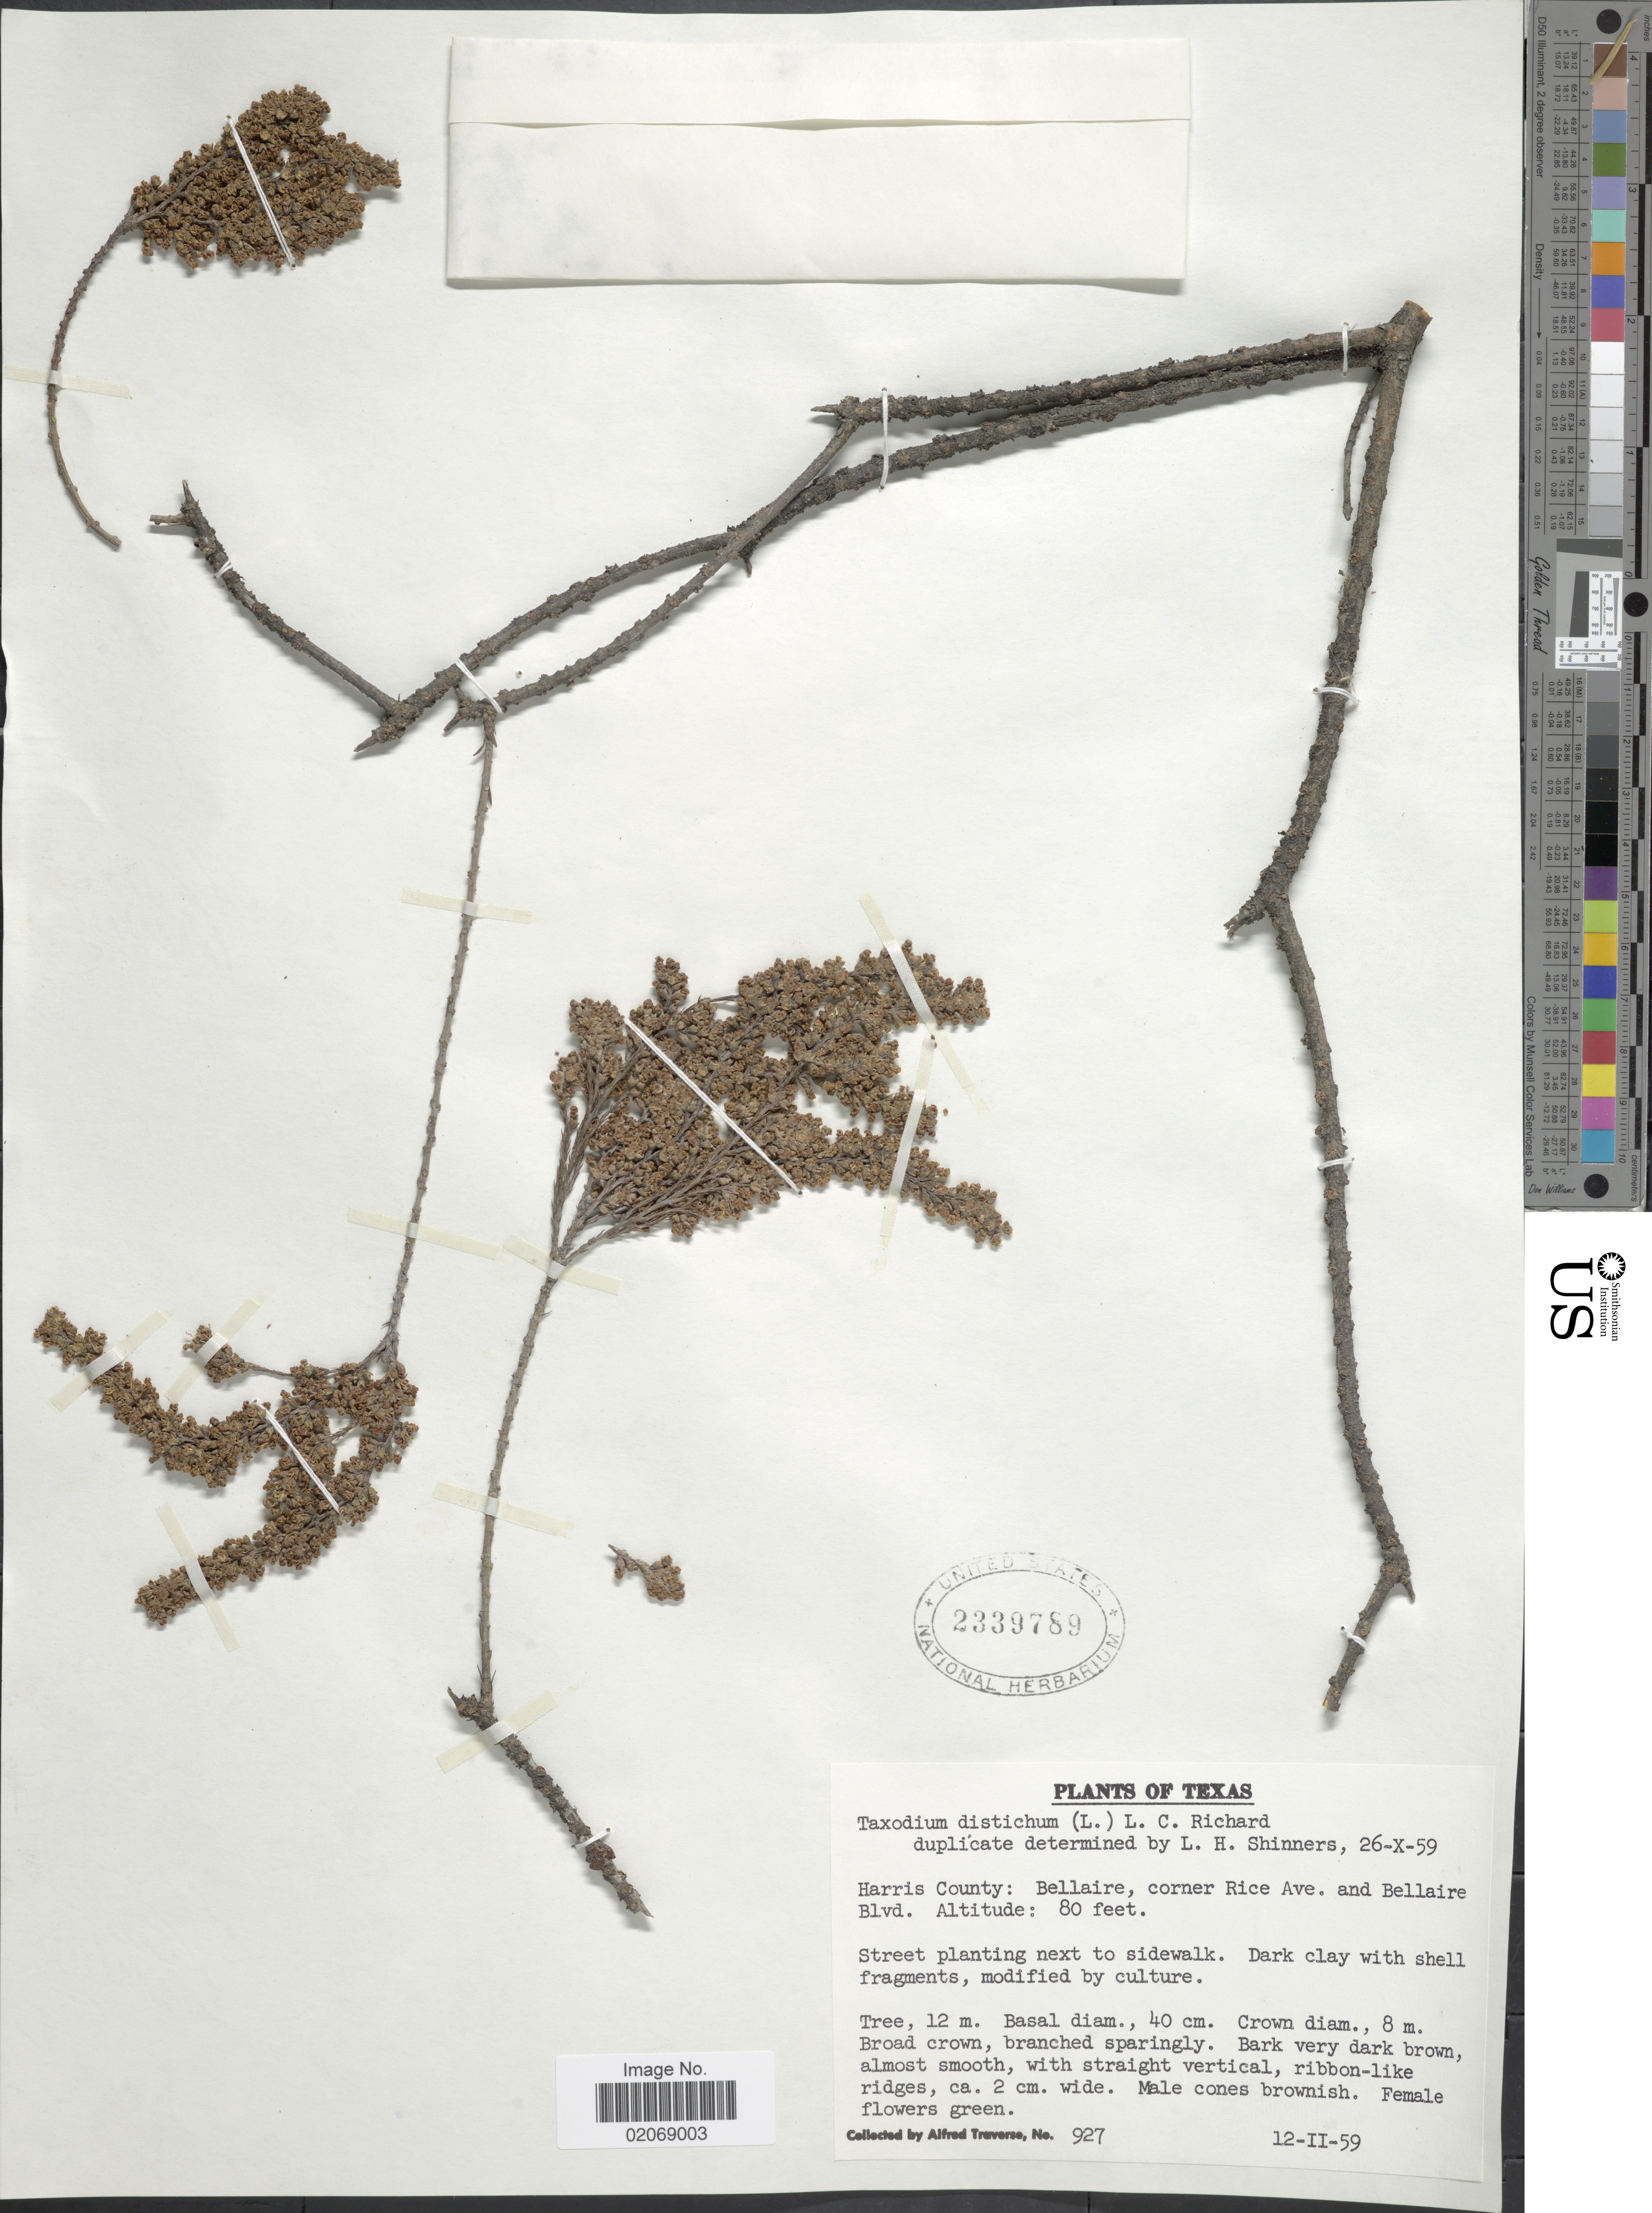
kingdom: Plantae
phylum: Tracheophyta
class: Pinopsida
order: Pinales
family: Cupressaceae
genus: Taxodium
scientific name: Taxodium distichum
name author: (L.) Rich.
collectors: A. Traverse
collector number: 927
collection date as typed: Transcribed d/m/y: 12/2/59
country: United States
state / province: Texas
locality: Harris Couny: Bellaire, corner Rice Ave, and Bellaire Blvd.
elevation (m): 24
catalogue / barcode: US 2339789